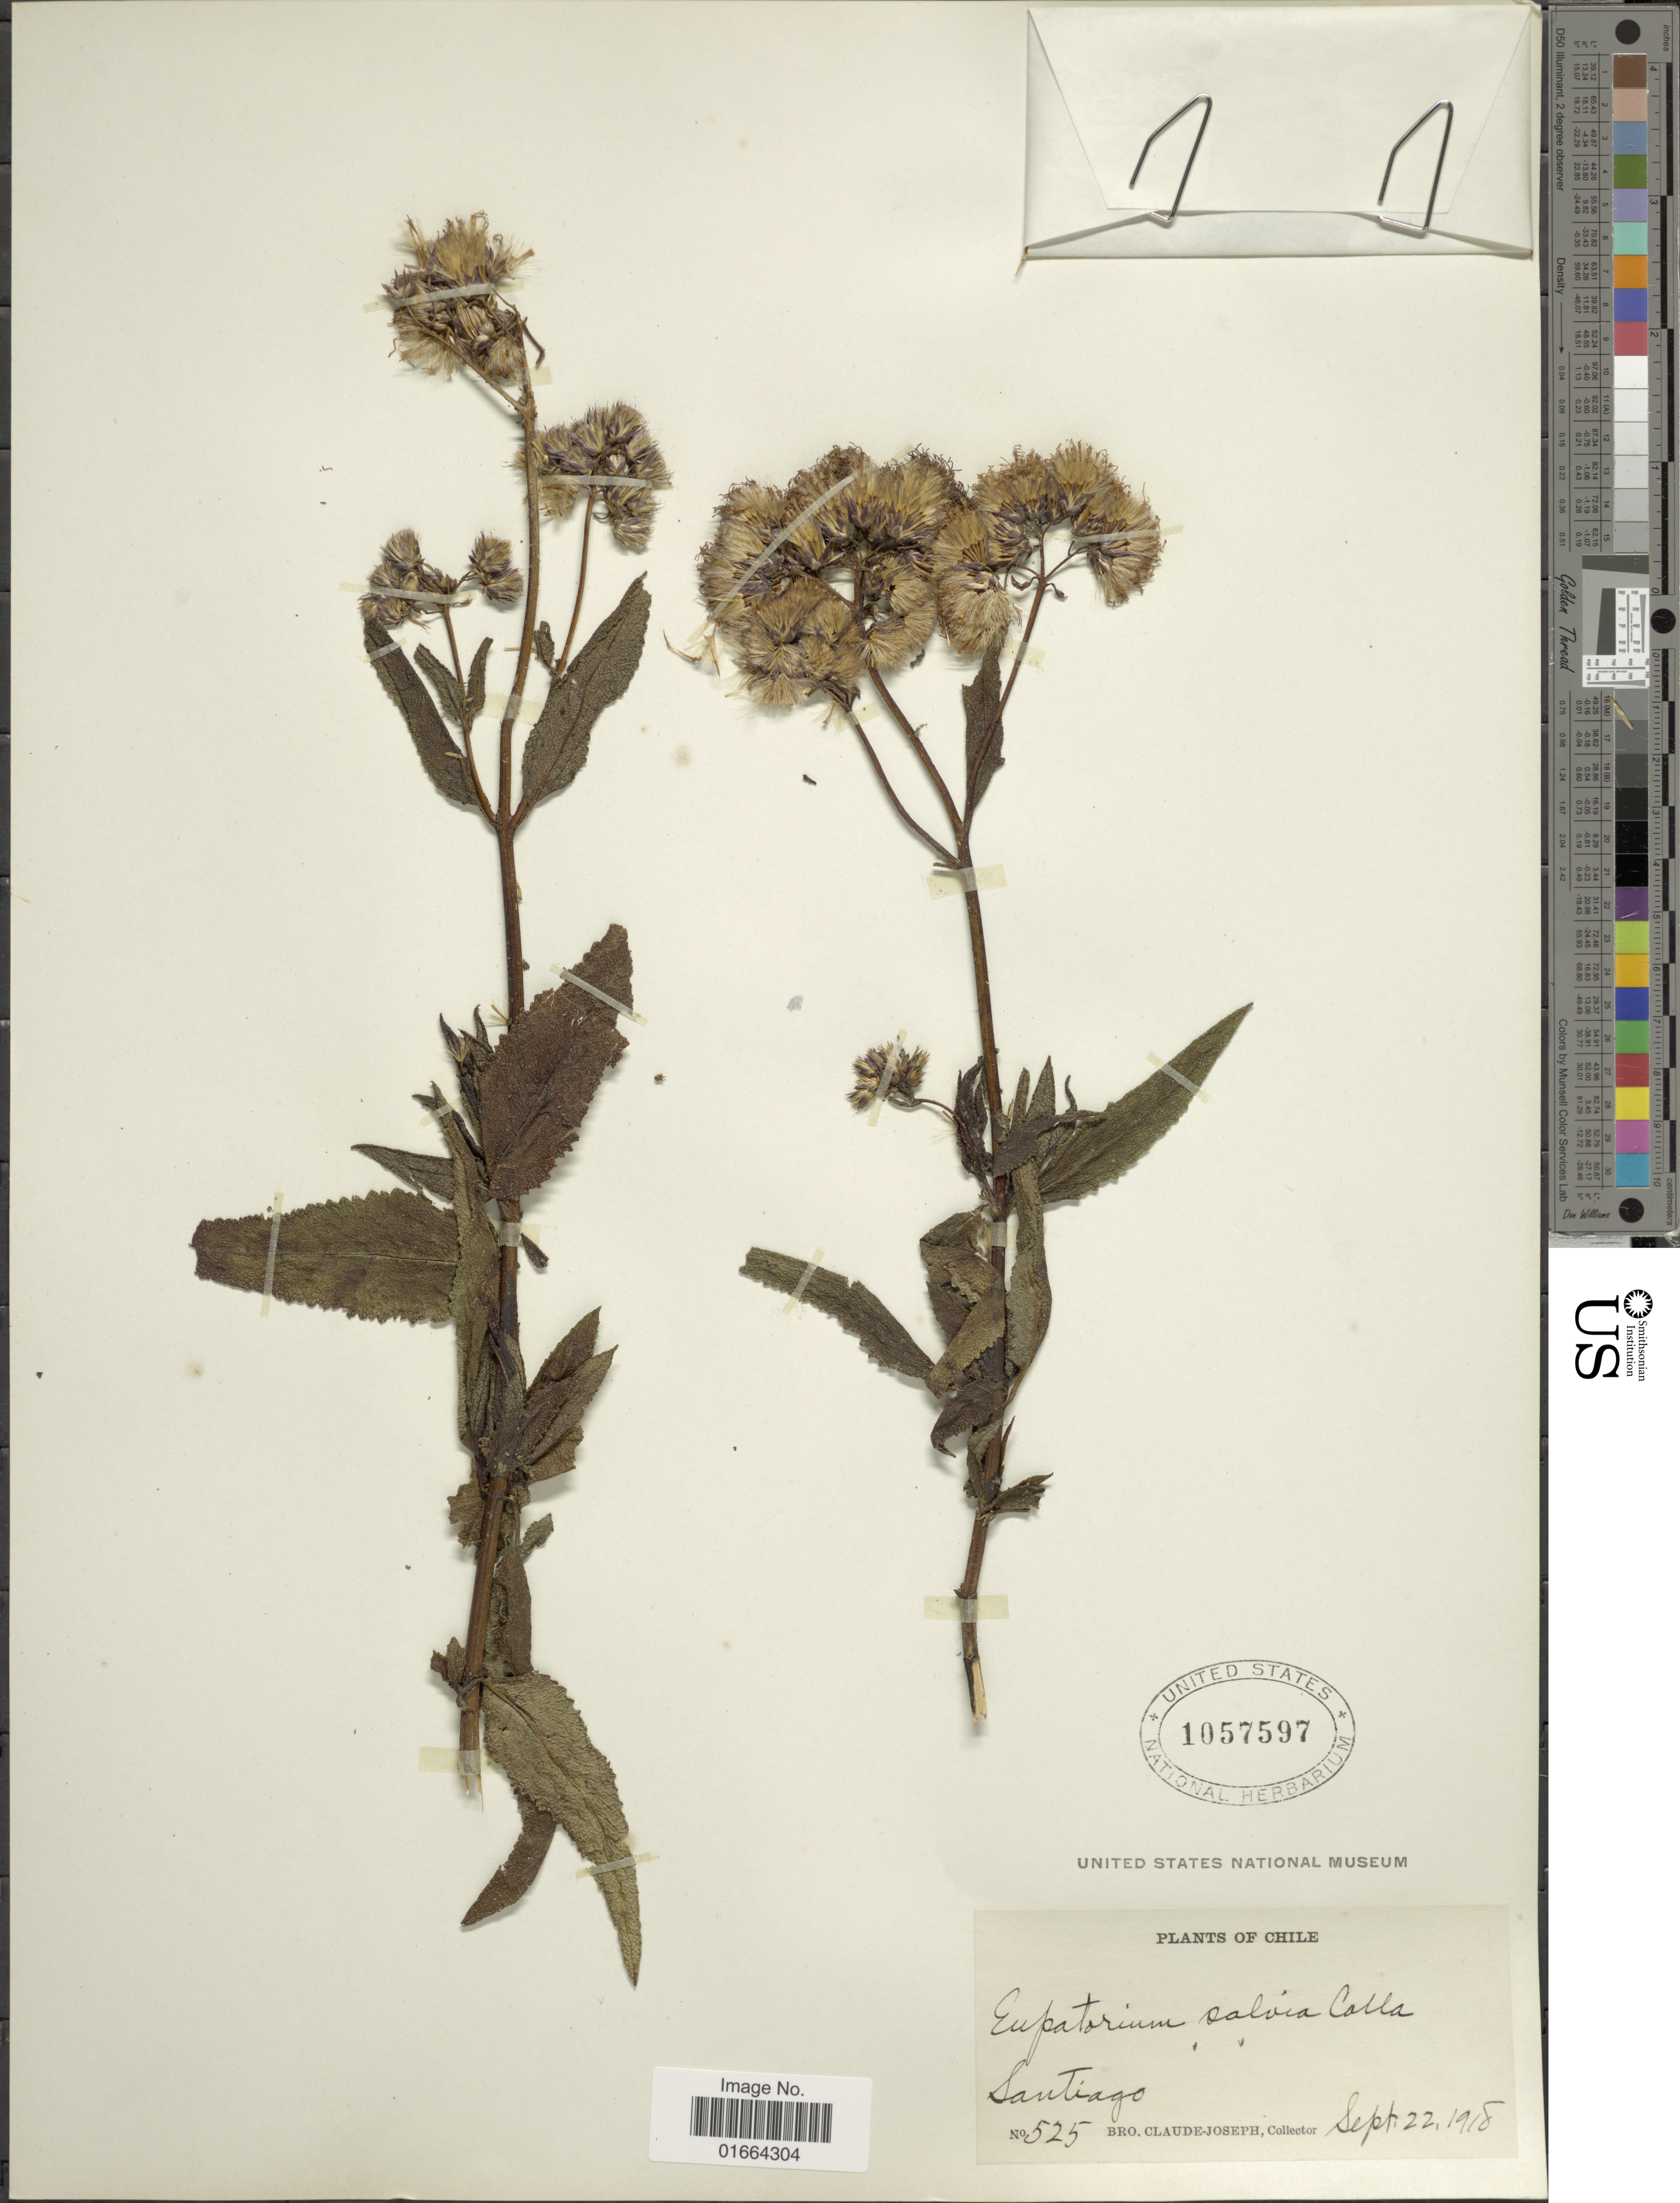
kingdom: Plantae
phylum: Tracheophyta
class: Magnoliopsida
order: Asterales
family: Asteraceae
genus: Aristeguietia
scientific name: Aristeguietia salvia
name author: (Colla) R.M. King & H. Rob.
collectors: Bro. Claude-Joseph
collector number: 525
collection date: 1918-09-22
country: Chile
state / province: Región Metropolitana (RM)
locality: Santiago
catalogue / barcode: US 1057597